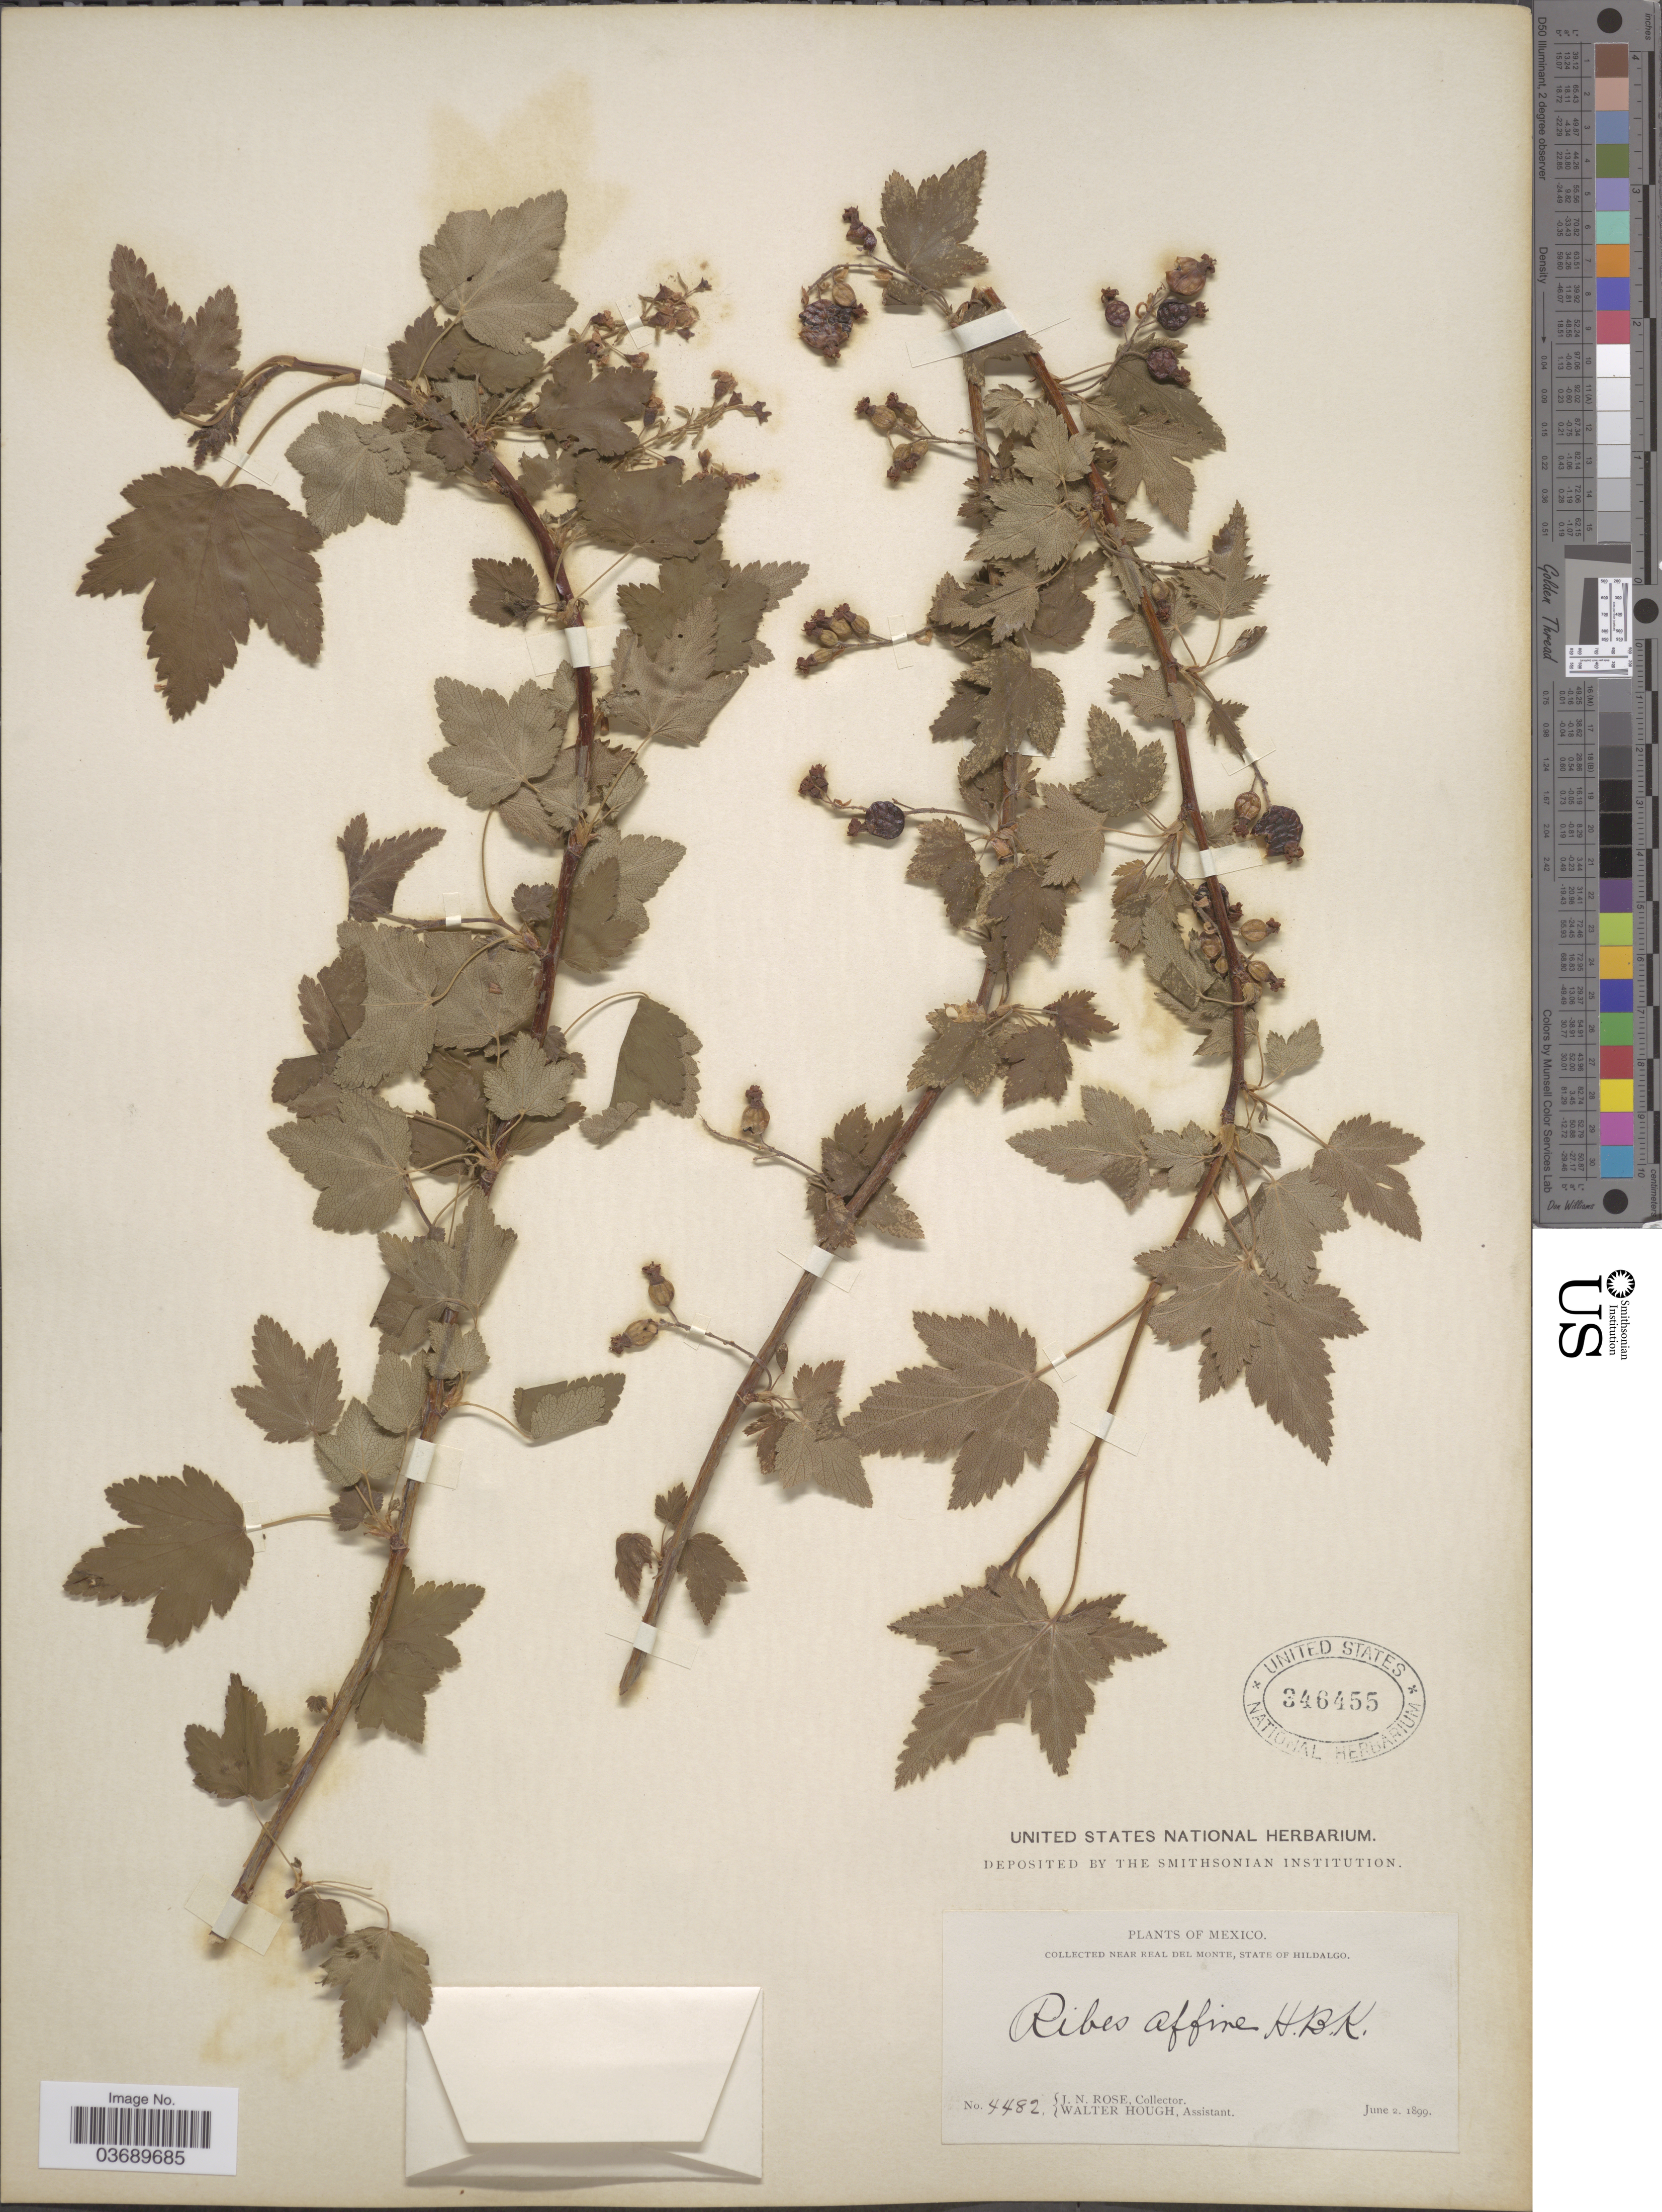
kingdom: Plantae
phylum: Tracheophyta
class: Magnoliopsida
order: Saxifragales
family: Grossulariaceae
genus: Ribes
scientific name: Ribes affine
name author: Kunth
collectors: J. N. Rose & W. Hough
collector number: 4482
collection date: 1899-06-02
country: Mexico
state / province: Hidalgo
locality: Near Real Del Monte, State of Hidalgo.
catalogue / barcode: US 346455